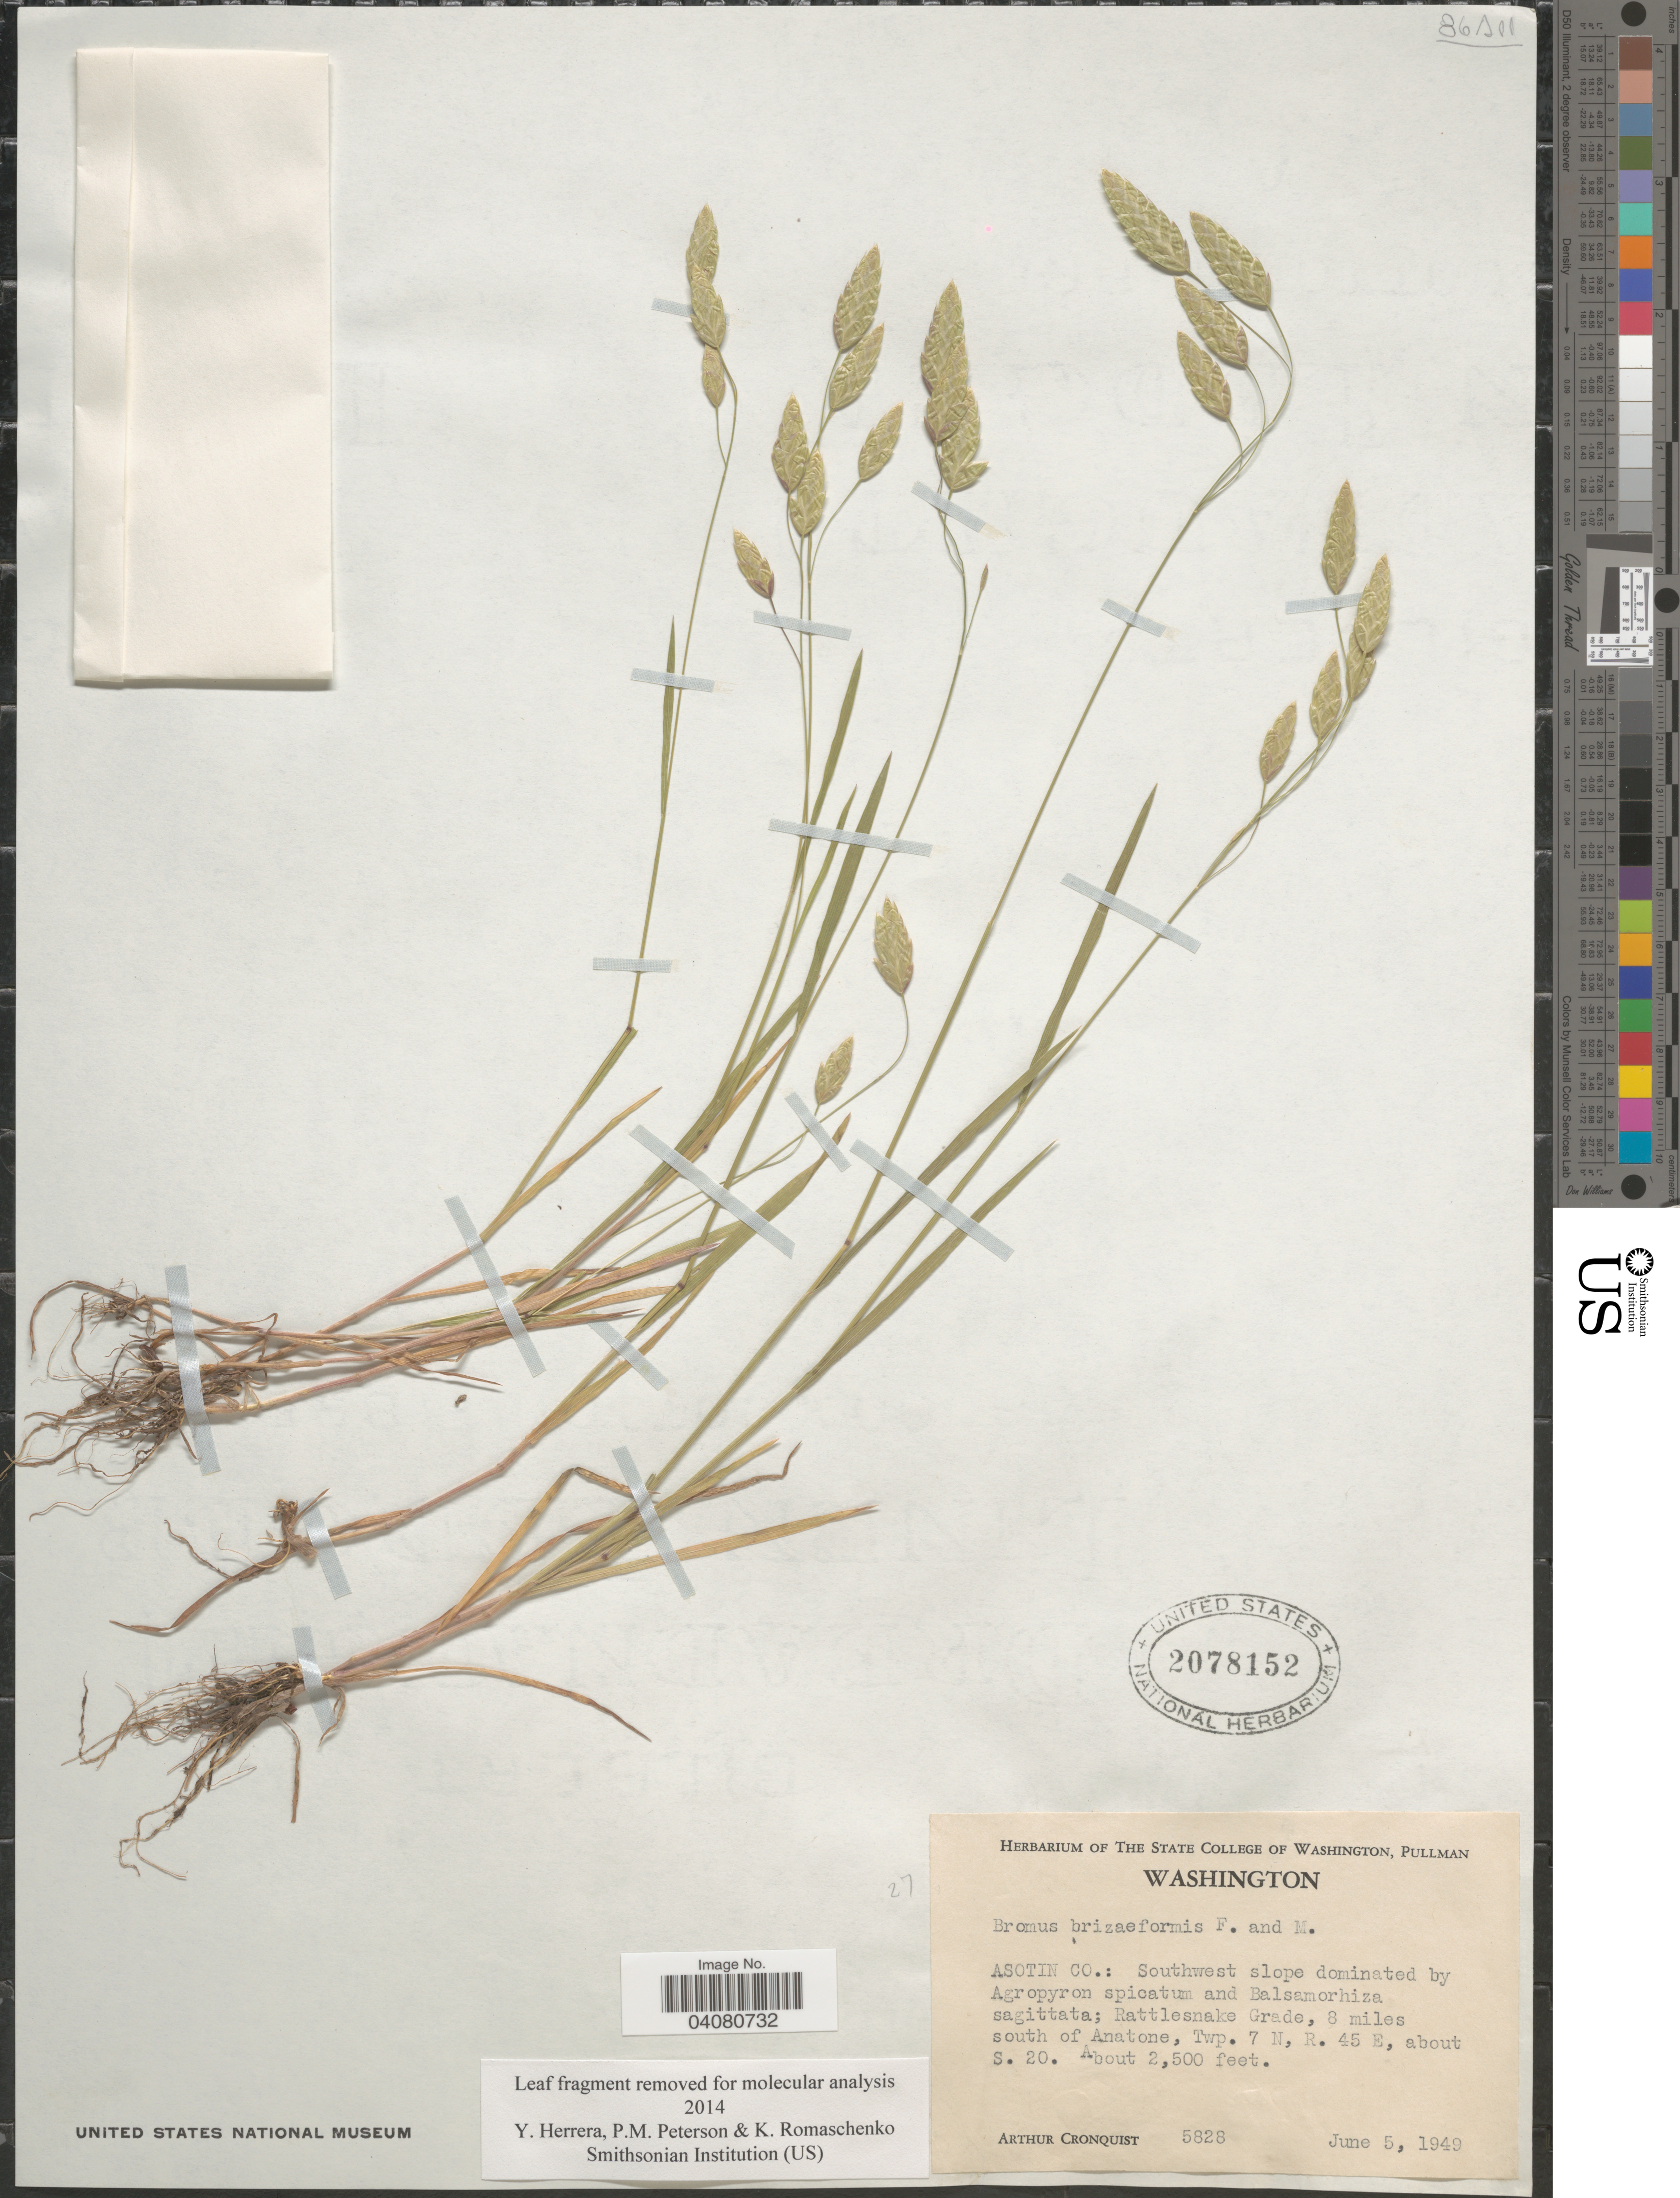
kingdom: Plantae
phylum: Tracheophyta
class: Liliopsida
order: Poales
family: Poaceae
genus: Bromus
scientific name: Bromus briziformis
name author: Fisch. & C.A. Mey.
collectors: A. J. Cronquist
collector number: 5828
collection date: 1949-06-05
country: United States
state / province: Washington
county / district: Asotin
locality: Asotin Co.: Southwest slope. Rattlesnake Grade, 8 miles south of Anatone, Twp. 7 N, R. 45 E, about S. 20.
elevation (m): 762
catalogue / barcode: US 2078152